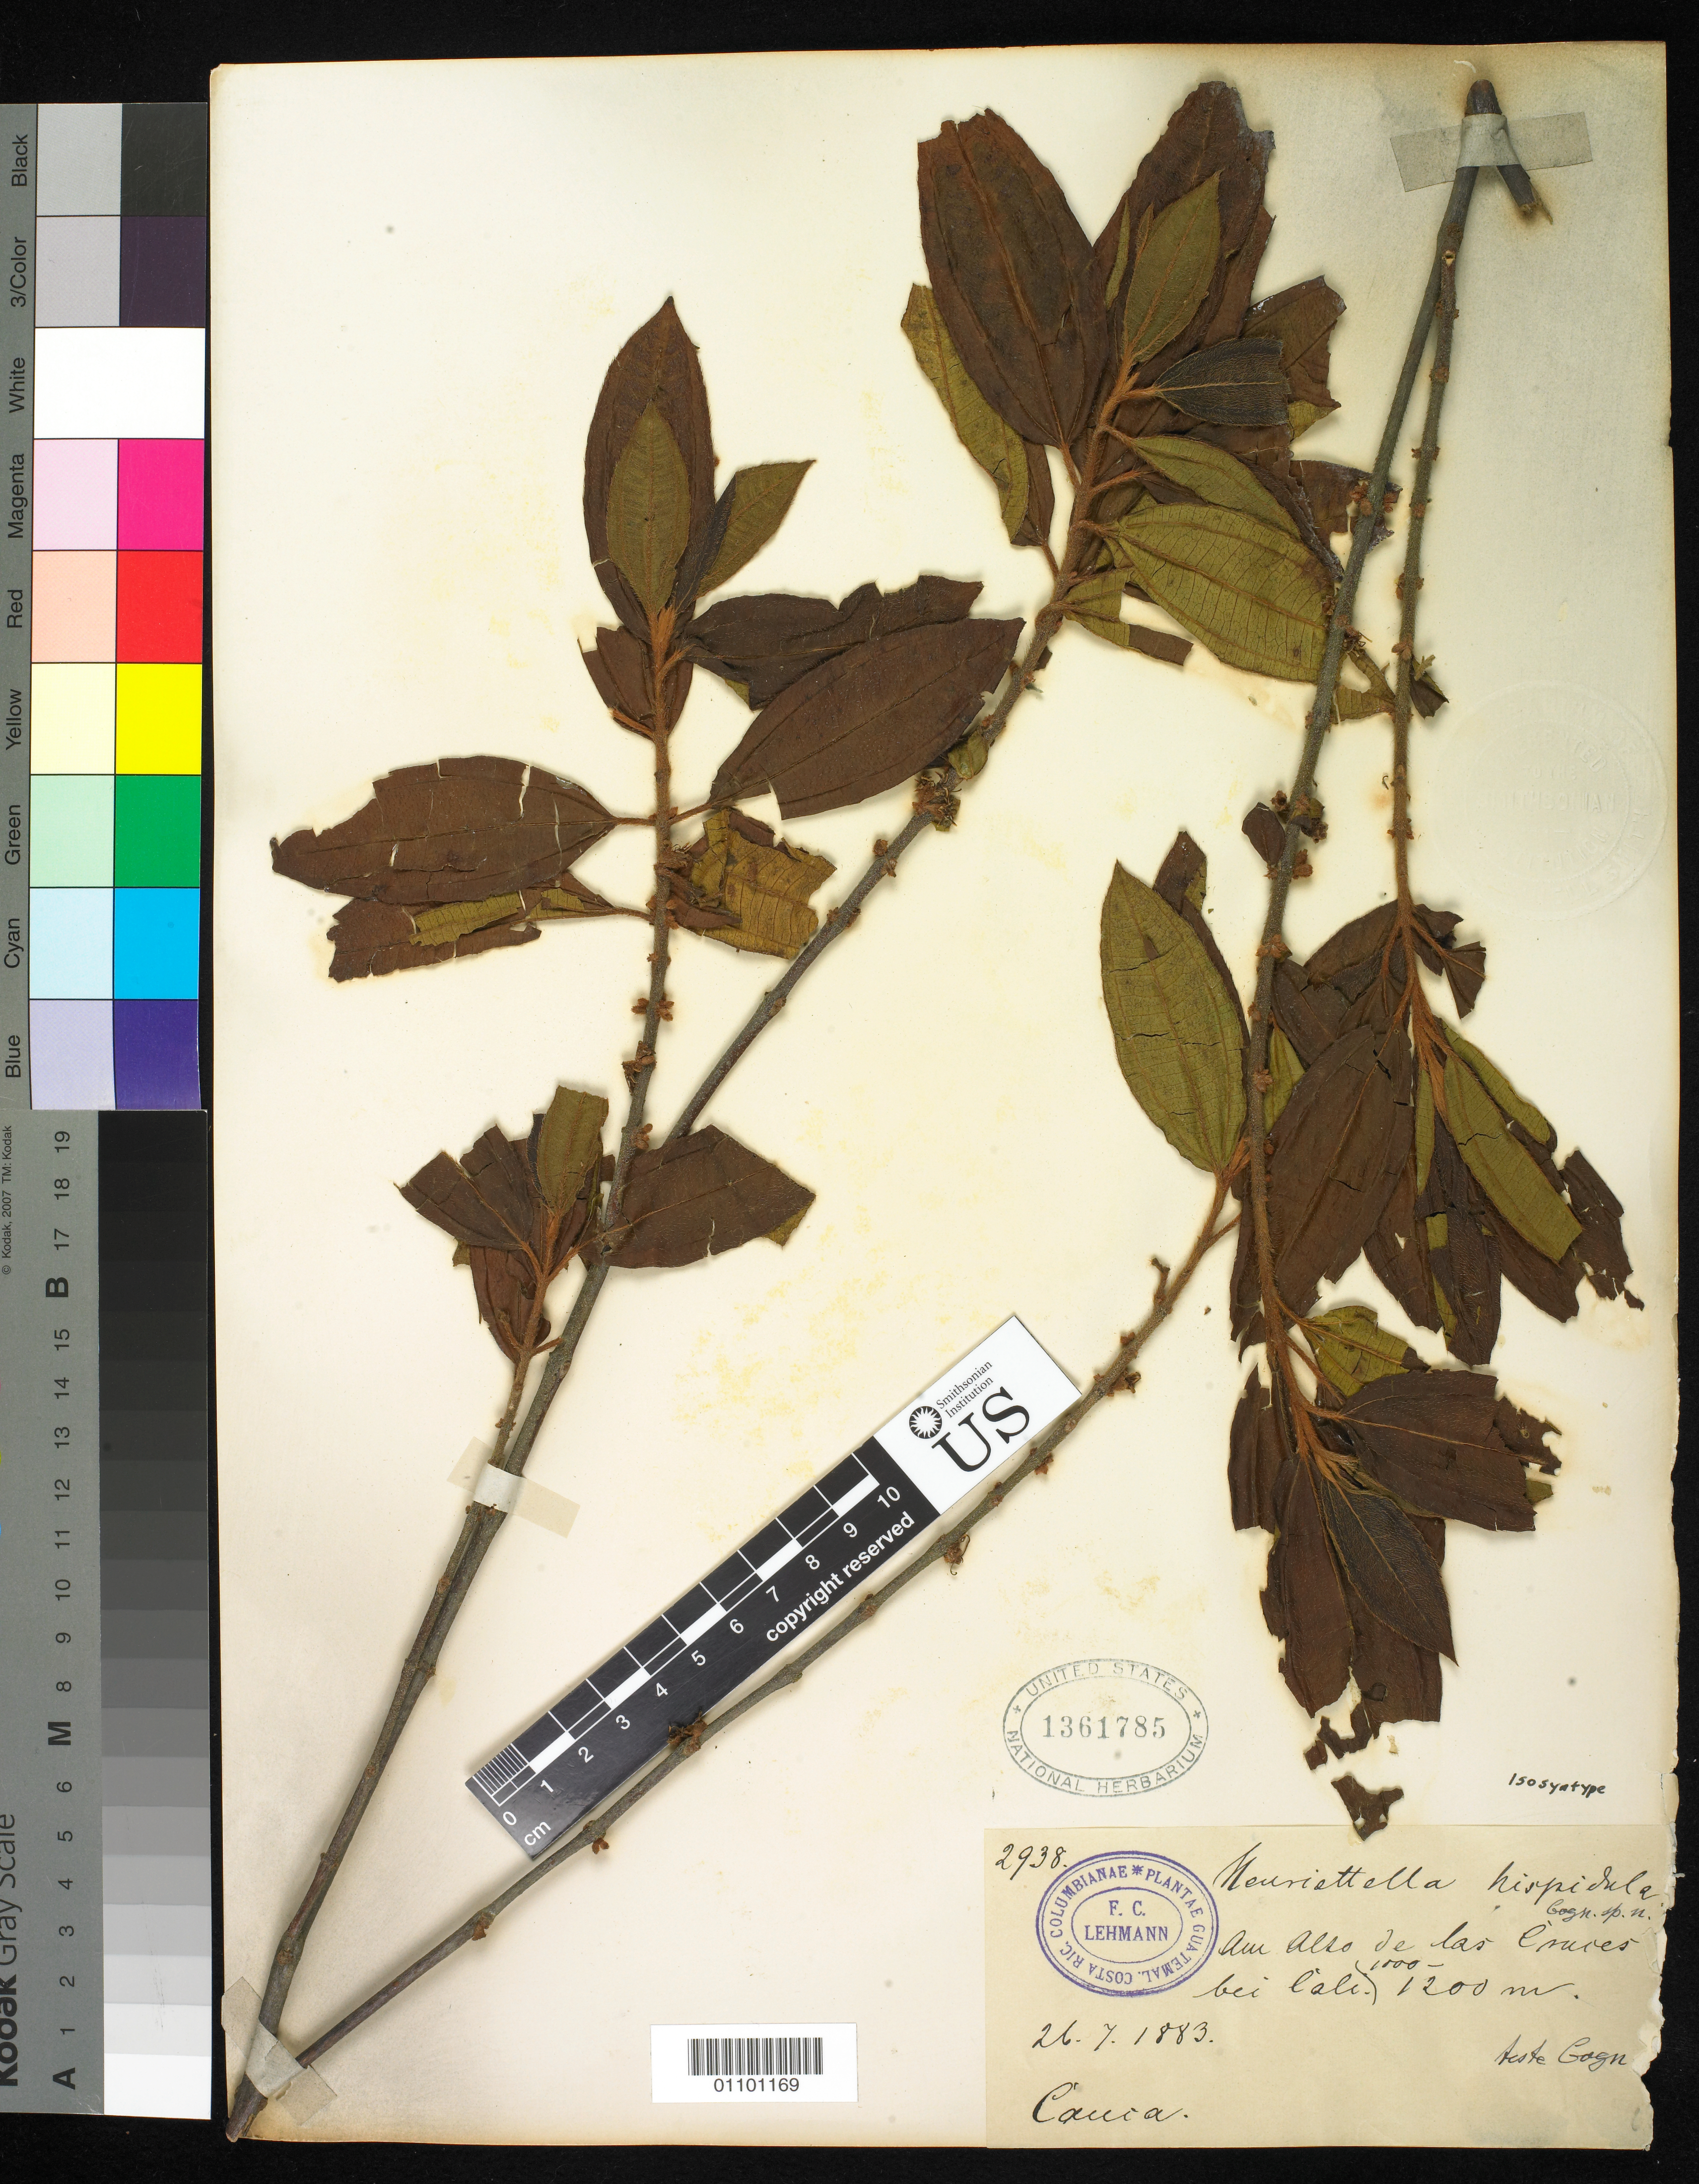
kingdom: Plantae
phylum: Tracheophyta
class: Magnoliopsida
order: Myrtales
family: Melastomataceae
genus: Henriettella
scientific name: Henriettella hispidula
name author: Cogn.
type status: Isosyntype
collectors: F. C. Lehmann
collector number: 2938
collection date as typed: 26 Jul 1883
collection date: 1883-07-26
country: Colombia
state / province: Cauca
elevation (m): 1000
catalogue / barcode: US 1361785